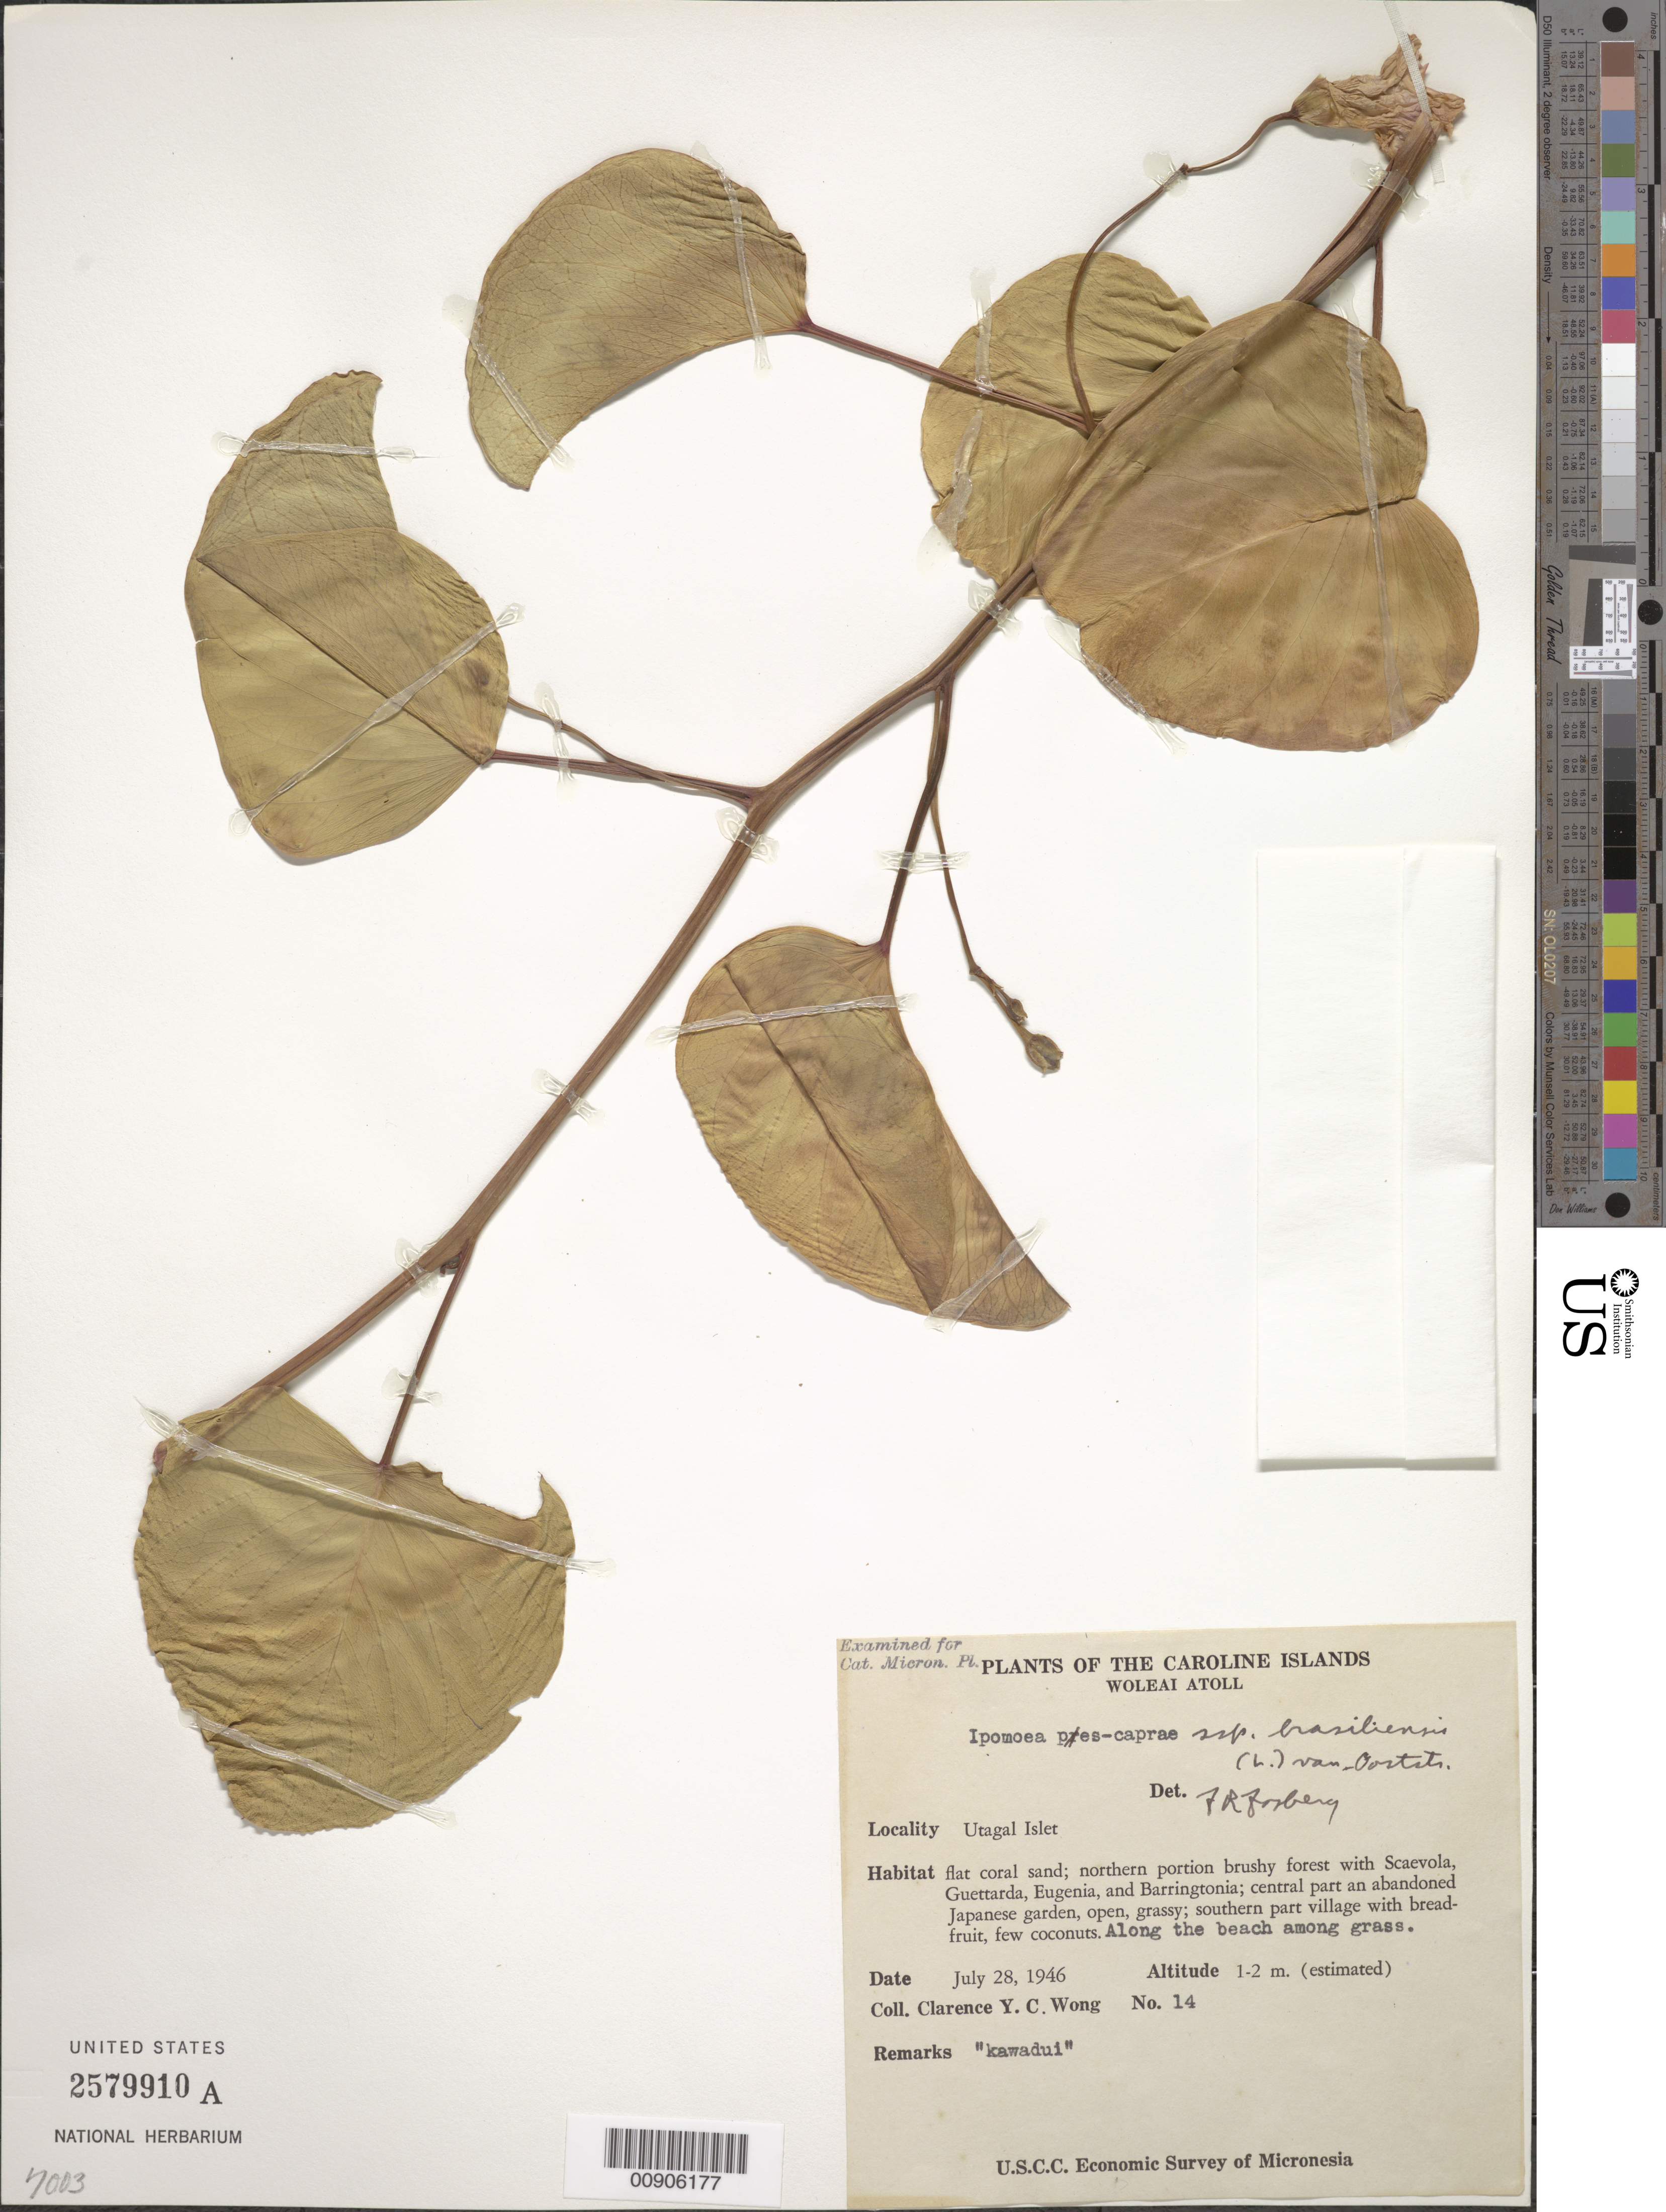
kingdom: Plantae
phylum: Tracheophyta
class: Magnoliopsida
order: Solanales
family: Convolvulaceae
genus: Ipomoea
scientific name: Ipomoea pes-caprae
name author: (L.) R. Br.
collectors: C. Wong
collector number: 14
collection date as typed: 28 Jul 1946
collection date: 1946-07-28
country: Micronesia, Federated States of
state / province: Yap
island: Woleai Atoll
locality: Utagal Islet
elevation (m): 1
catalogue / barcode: US 2579910A